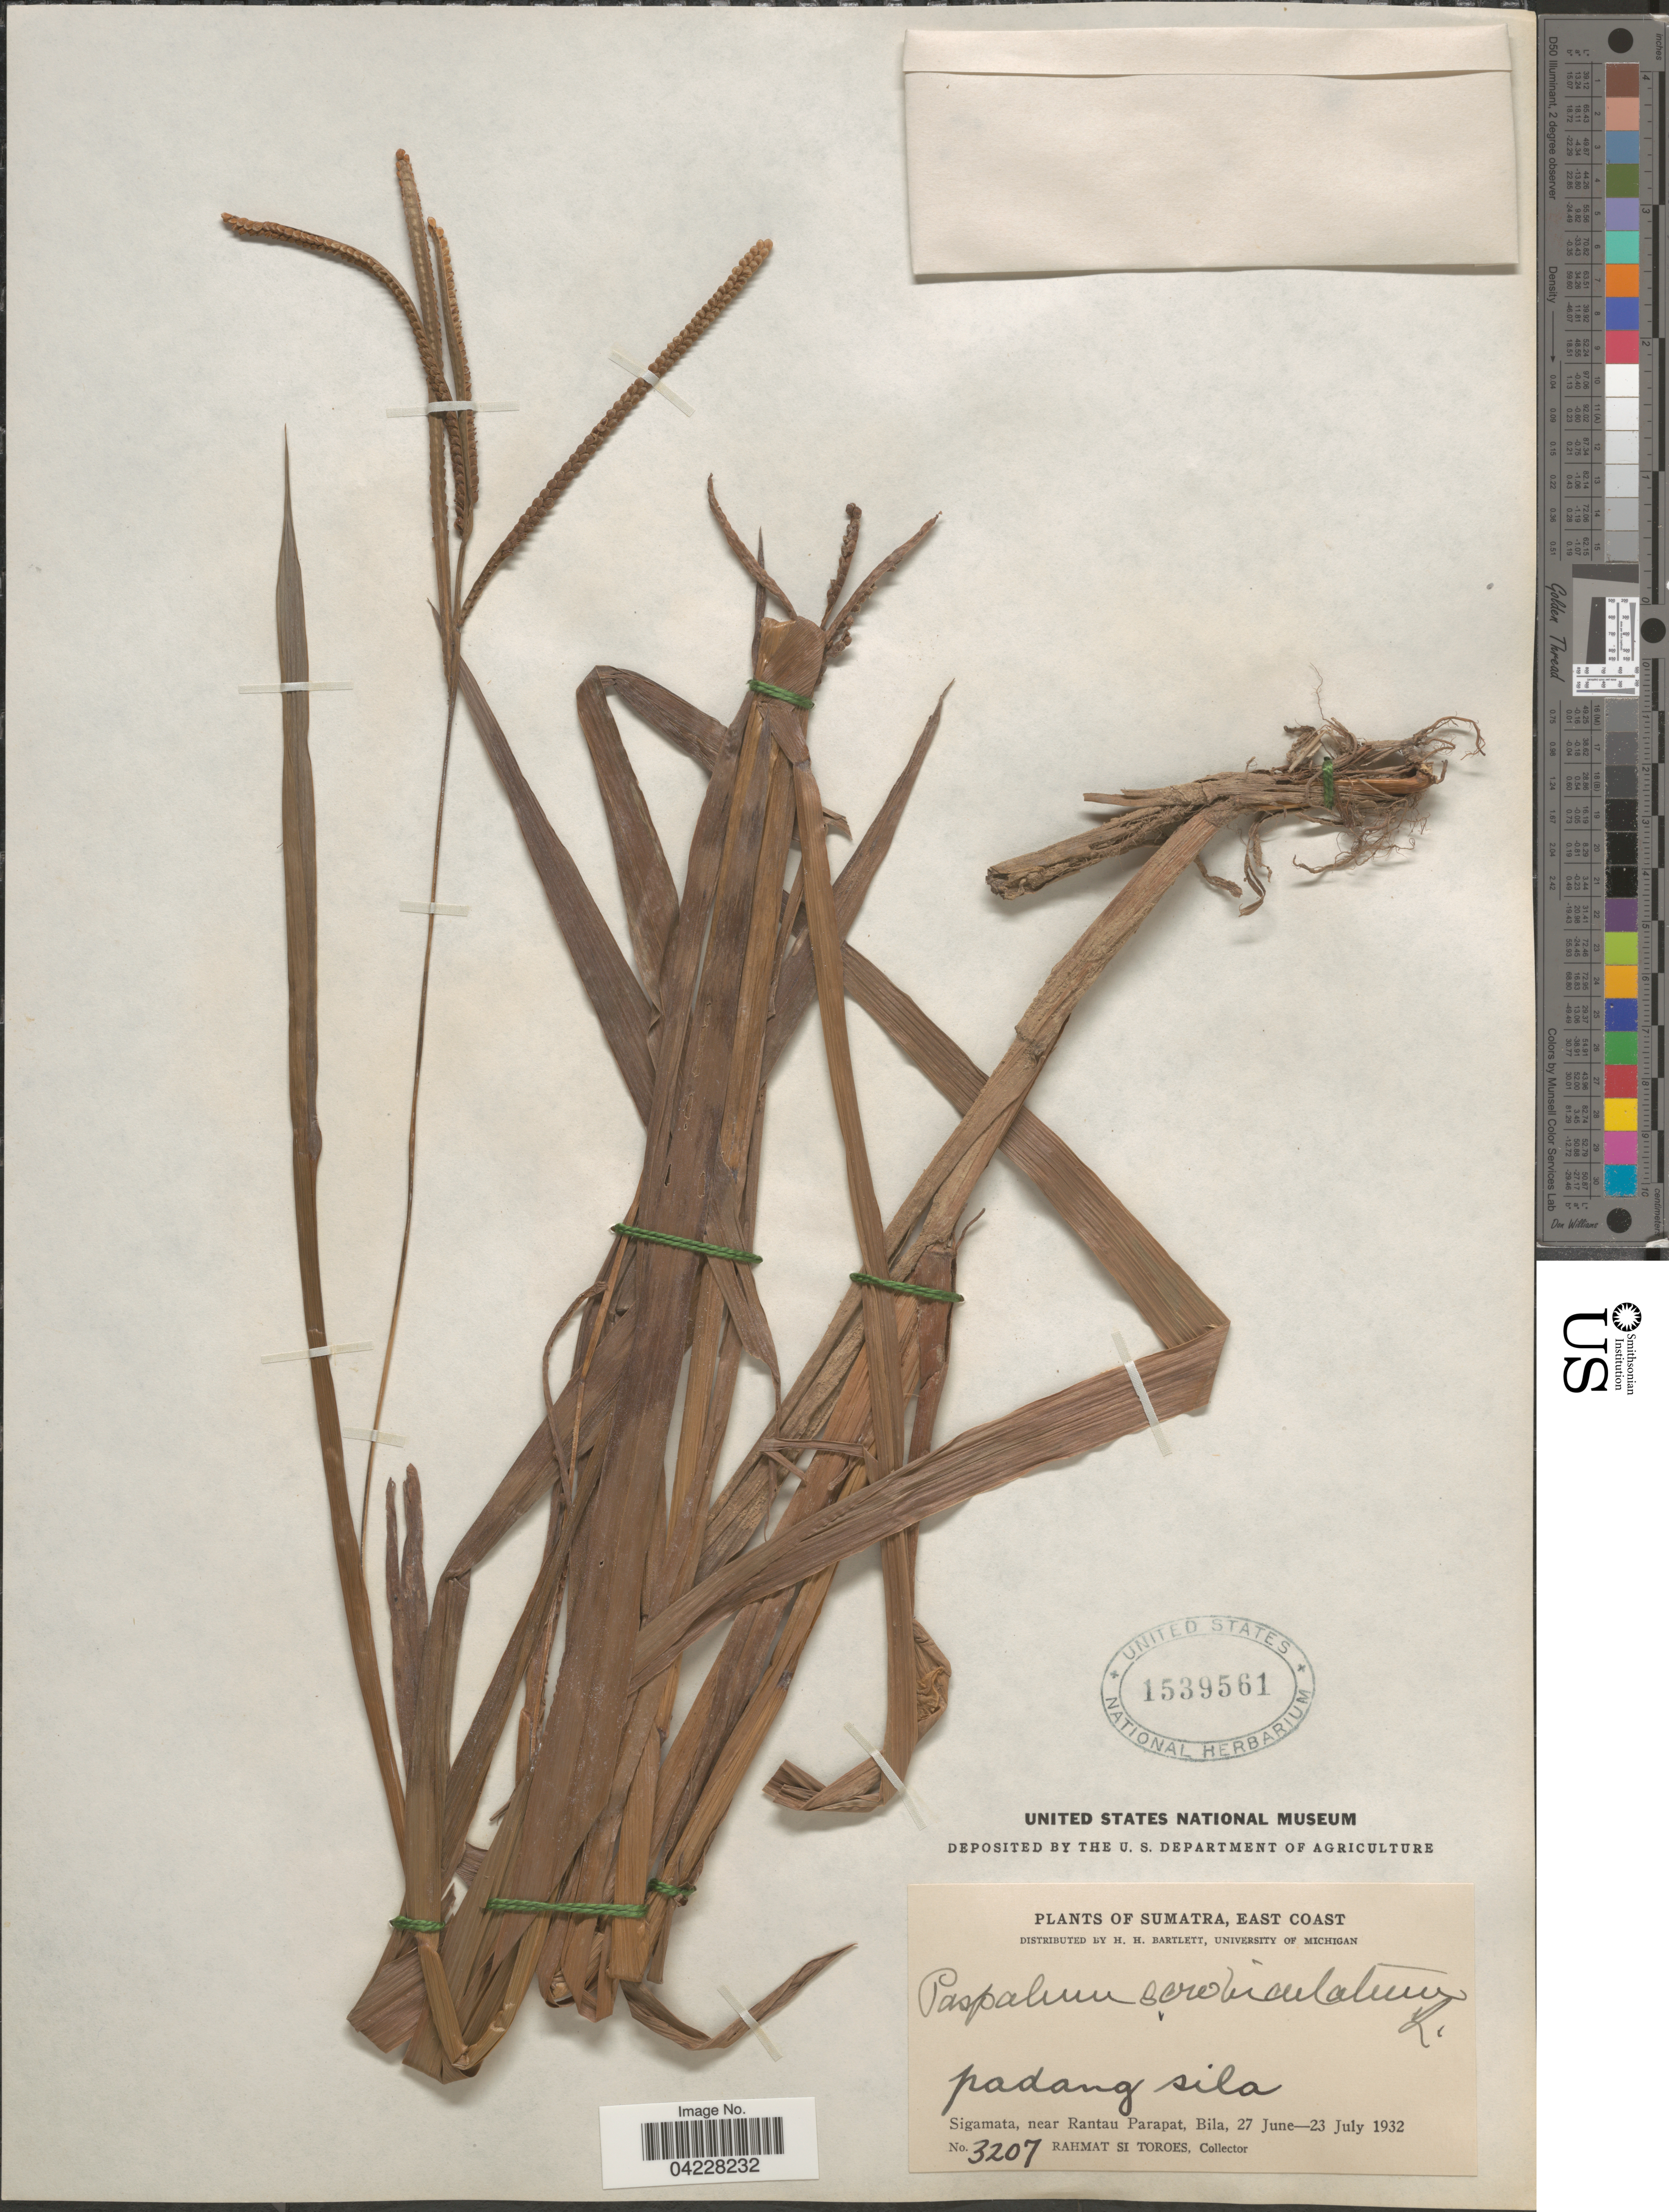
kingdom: Plantae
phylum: Tracheophyta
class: Liliopsida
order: Poales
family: Poaceae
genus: Paspalum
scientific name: Paspalum scrobiculatum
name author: L.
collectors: Rahmat Si Boeea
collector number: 3207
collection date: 1932-06-27/1932-07-23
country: Indonesia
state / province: Sumatra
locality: East Coast. Padang Sila. Sigamata, near Rantau Parapat, Bila.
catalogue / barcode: US 1539561